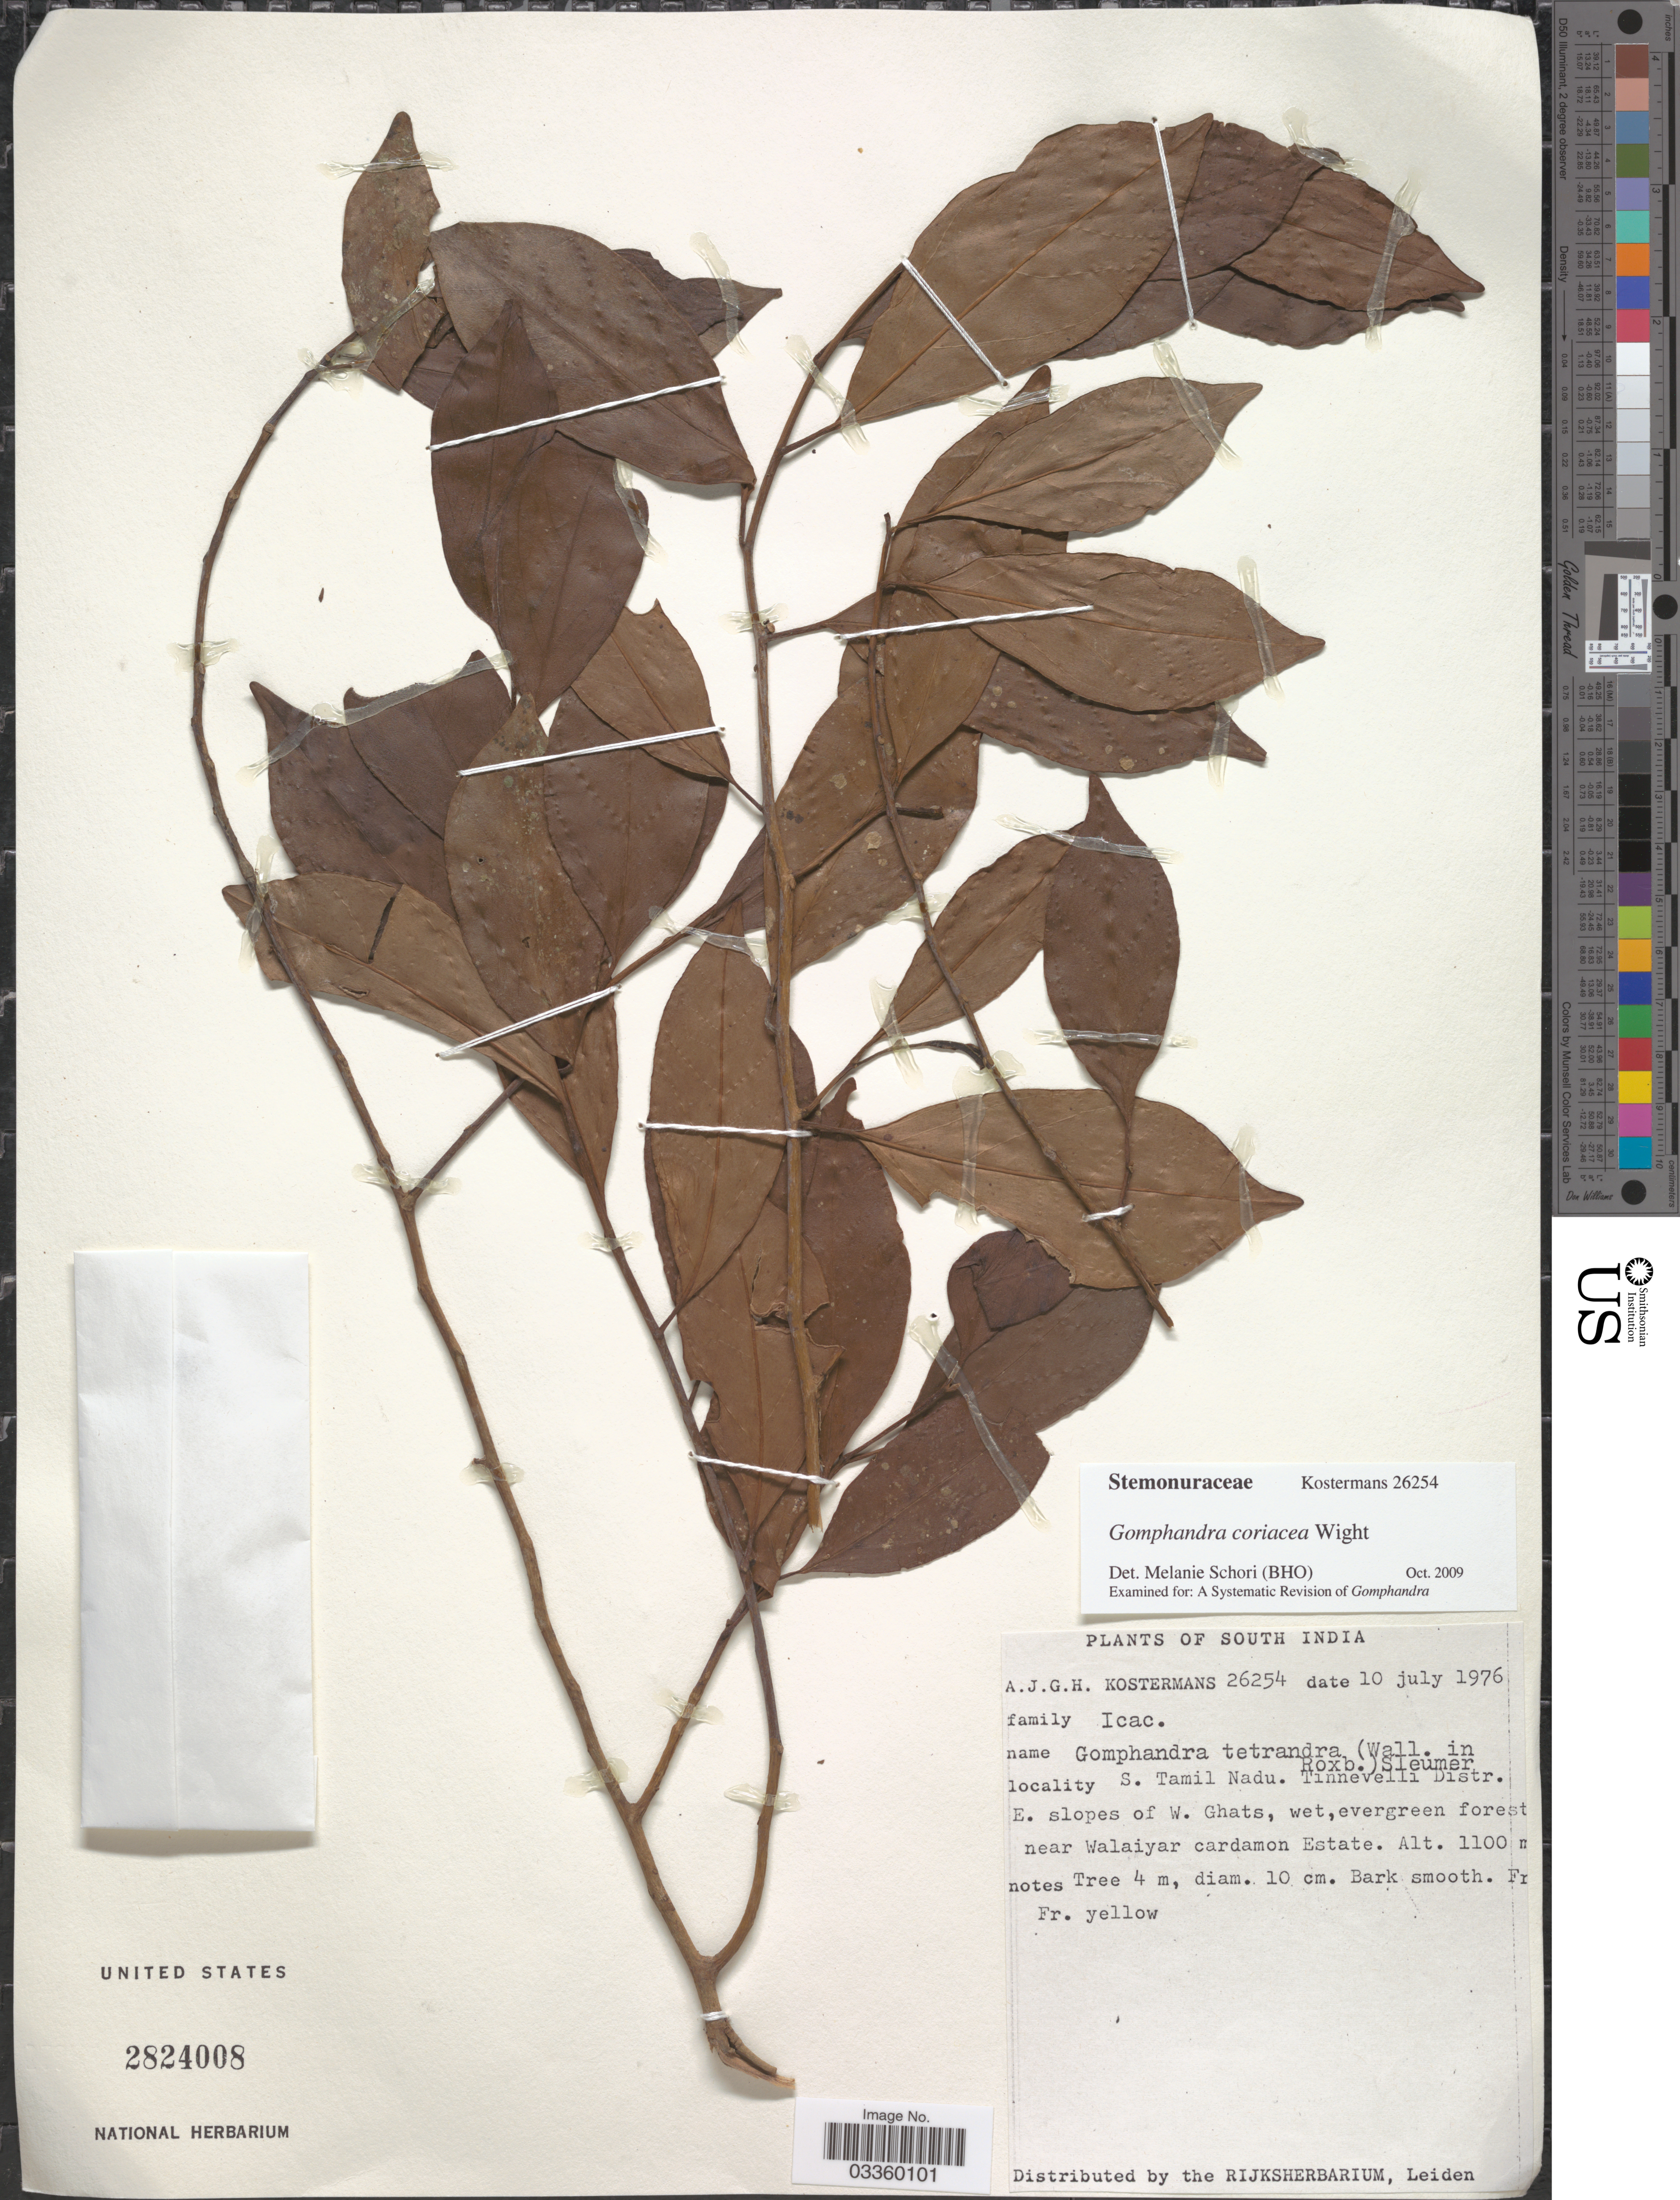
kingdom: Plantae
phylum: Tracheophyta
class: Magnoliopsida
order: Cardiopteridales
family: Stemonuraceae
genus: Gomphandra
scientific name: Gomphandra coriacea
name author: Wight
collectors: A. J. G. Kostermans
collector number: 26254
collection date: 1976-07-10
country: India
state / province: Tamil Nadu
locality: South India. S. Tamil Nadu. Tinnevelli Distr. E. slopes of W. Ghats, wet, evergreen forest near Walaiyar cardamon Estate.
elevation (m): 1100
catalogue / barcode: US 2824008